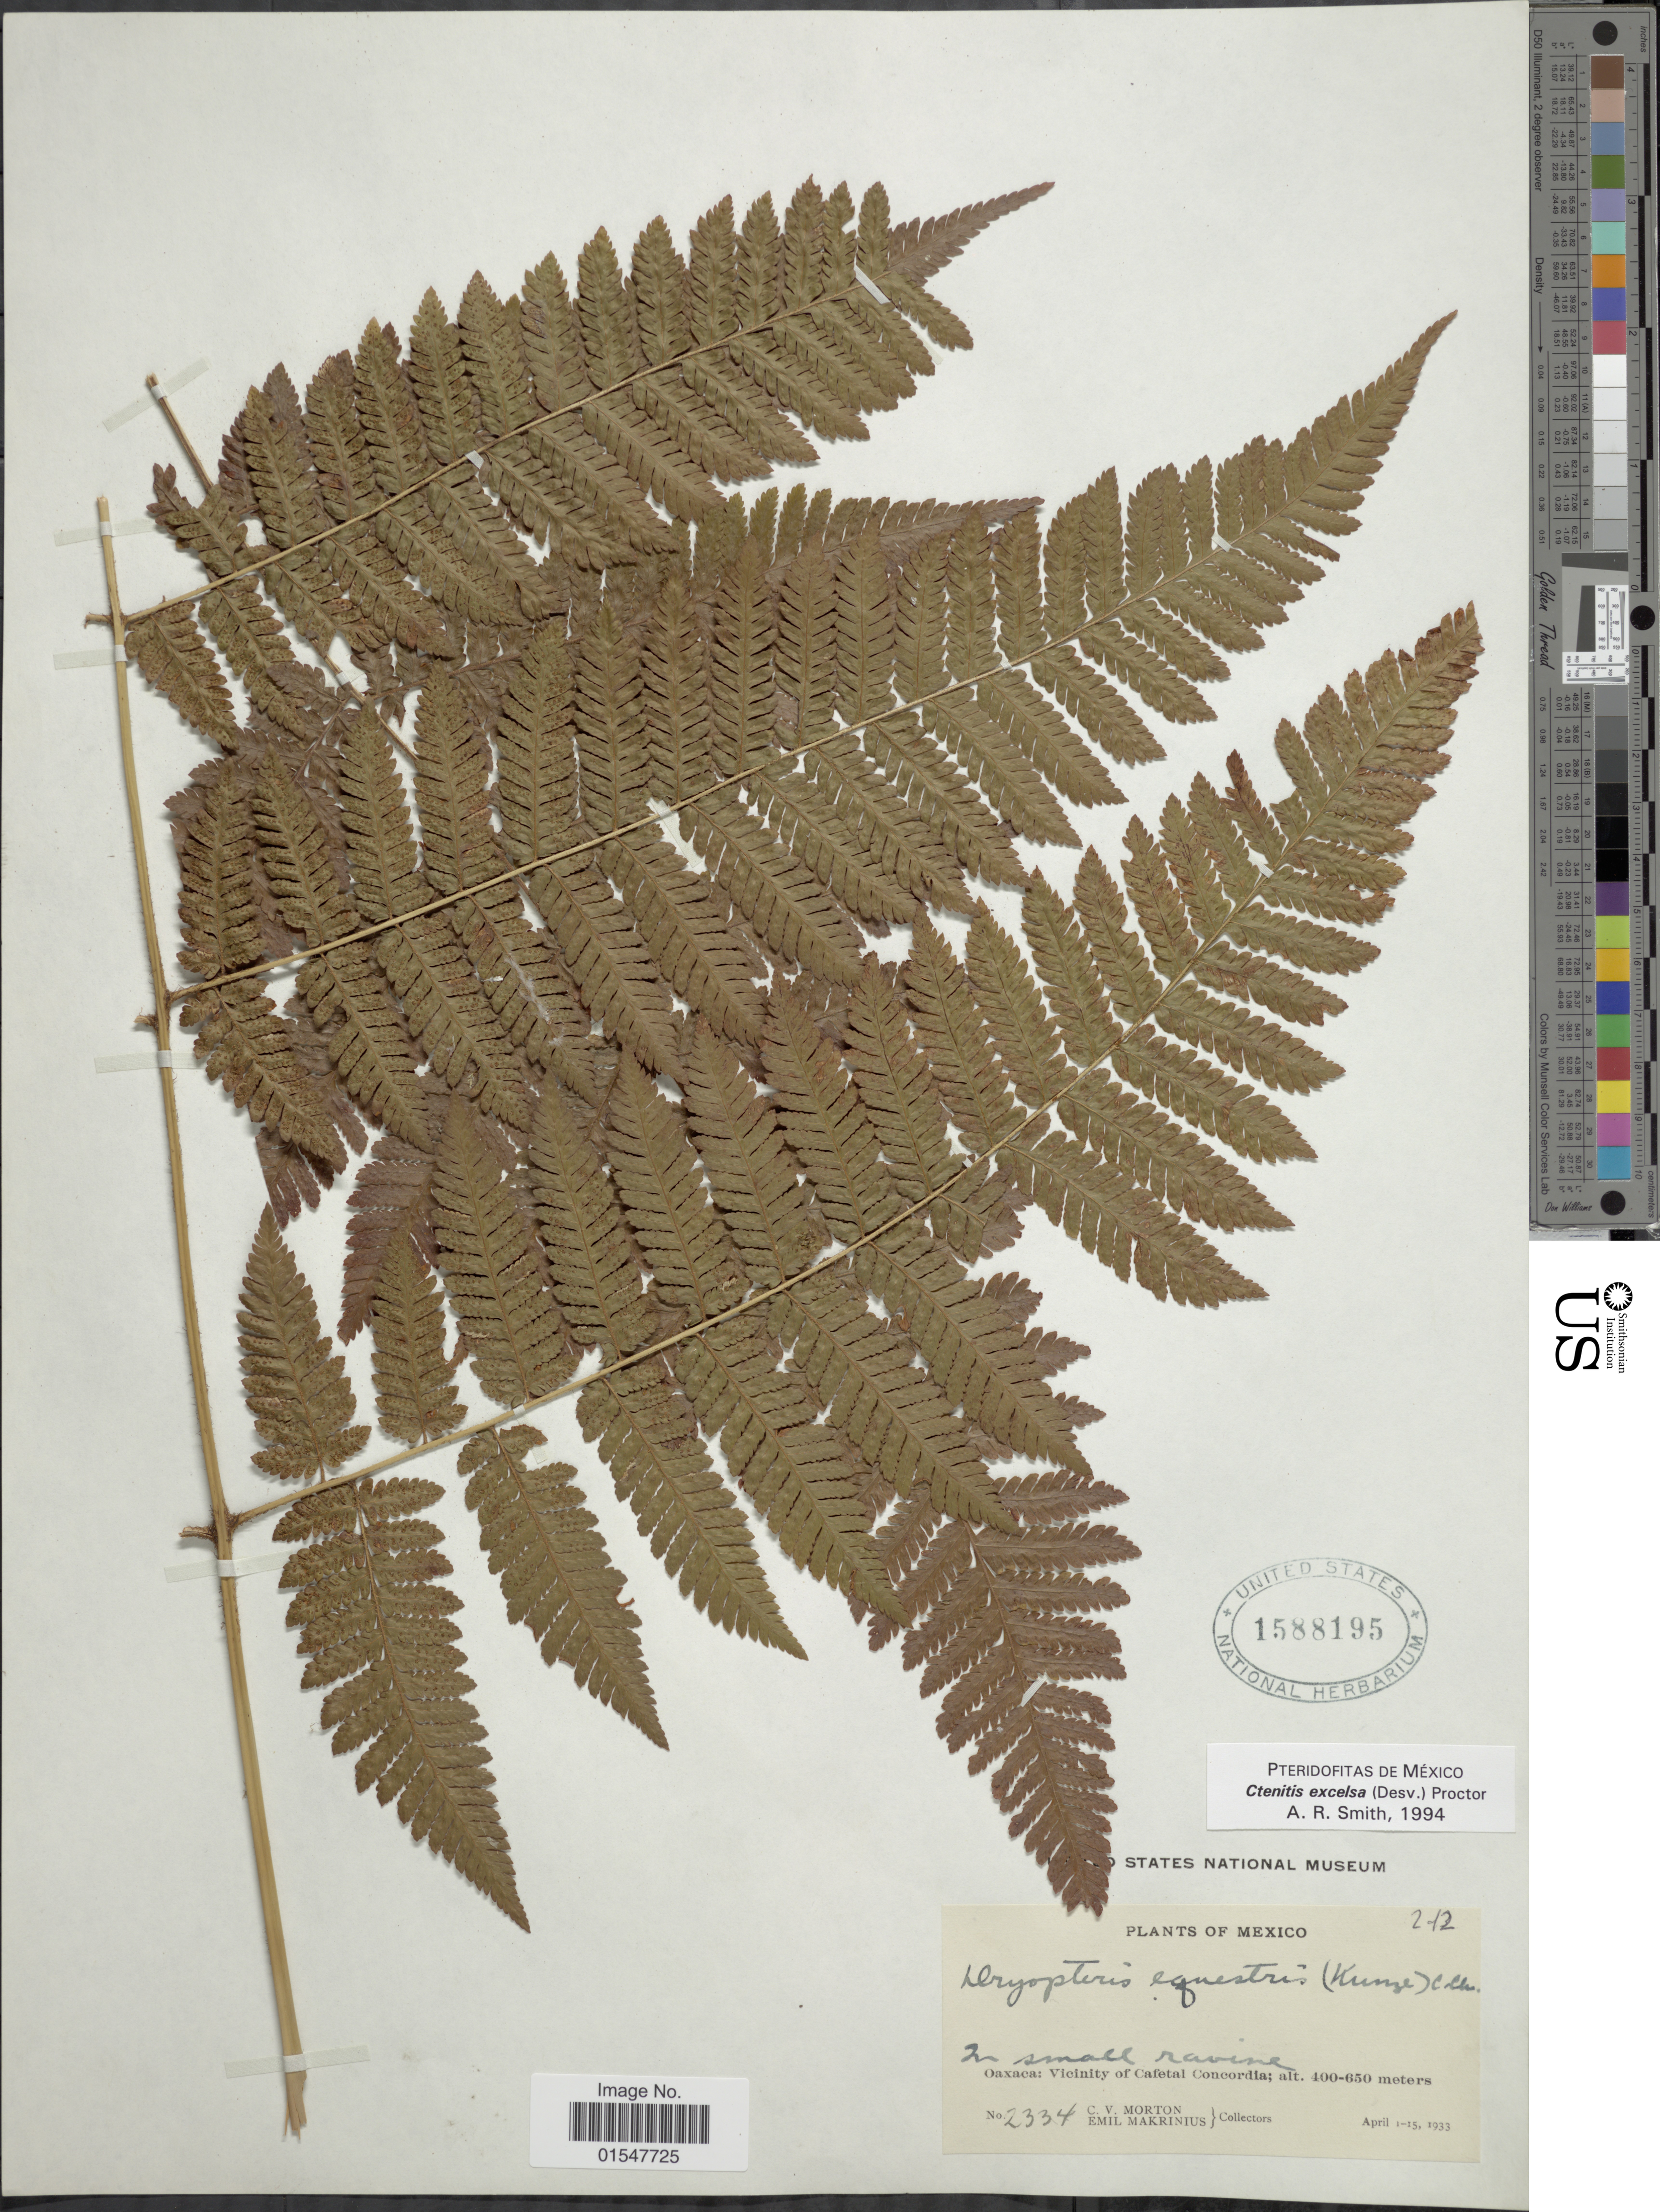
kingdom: Plantae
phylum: Tracheophyta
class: Polypodiopsida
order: Polypodiales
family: Dryopteridaceae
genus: Ctenitis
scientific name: Ctenitis excelsa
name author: (Desv.) Proctor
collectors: C. V. Morton & E. Makrinius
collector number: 2334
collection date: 1933-04-01/1933-04-15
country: Mexico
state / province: Oaxaca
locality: Oaxaca: Vicinity of Cafetal Concordia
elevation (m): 400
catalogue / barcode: US 1588195